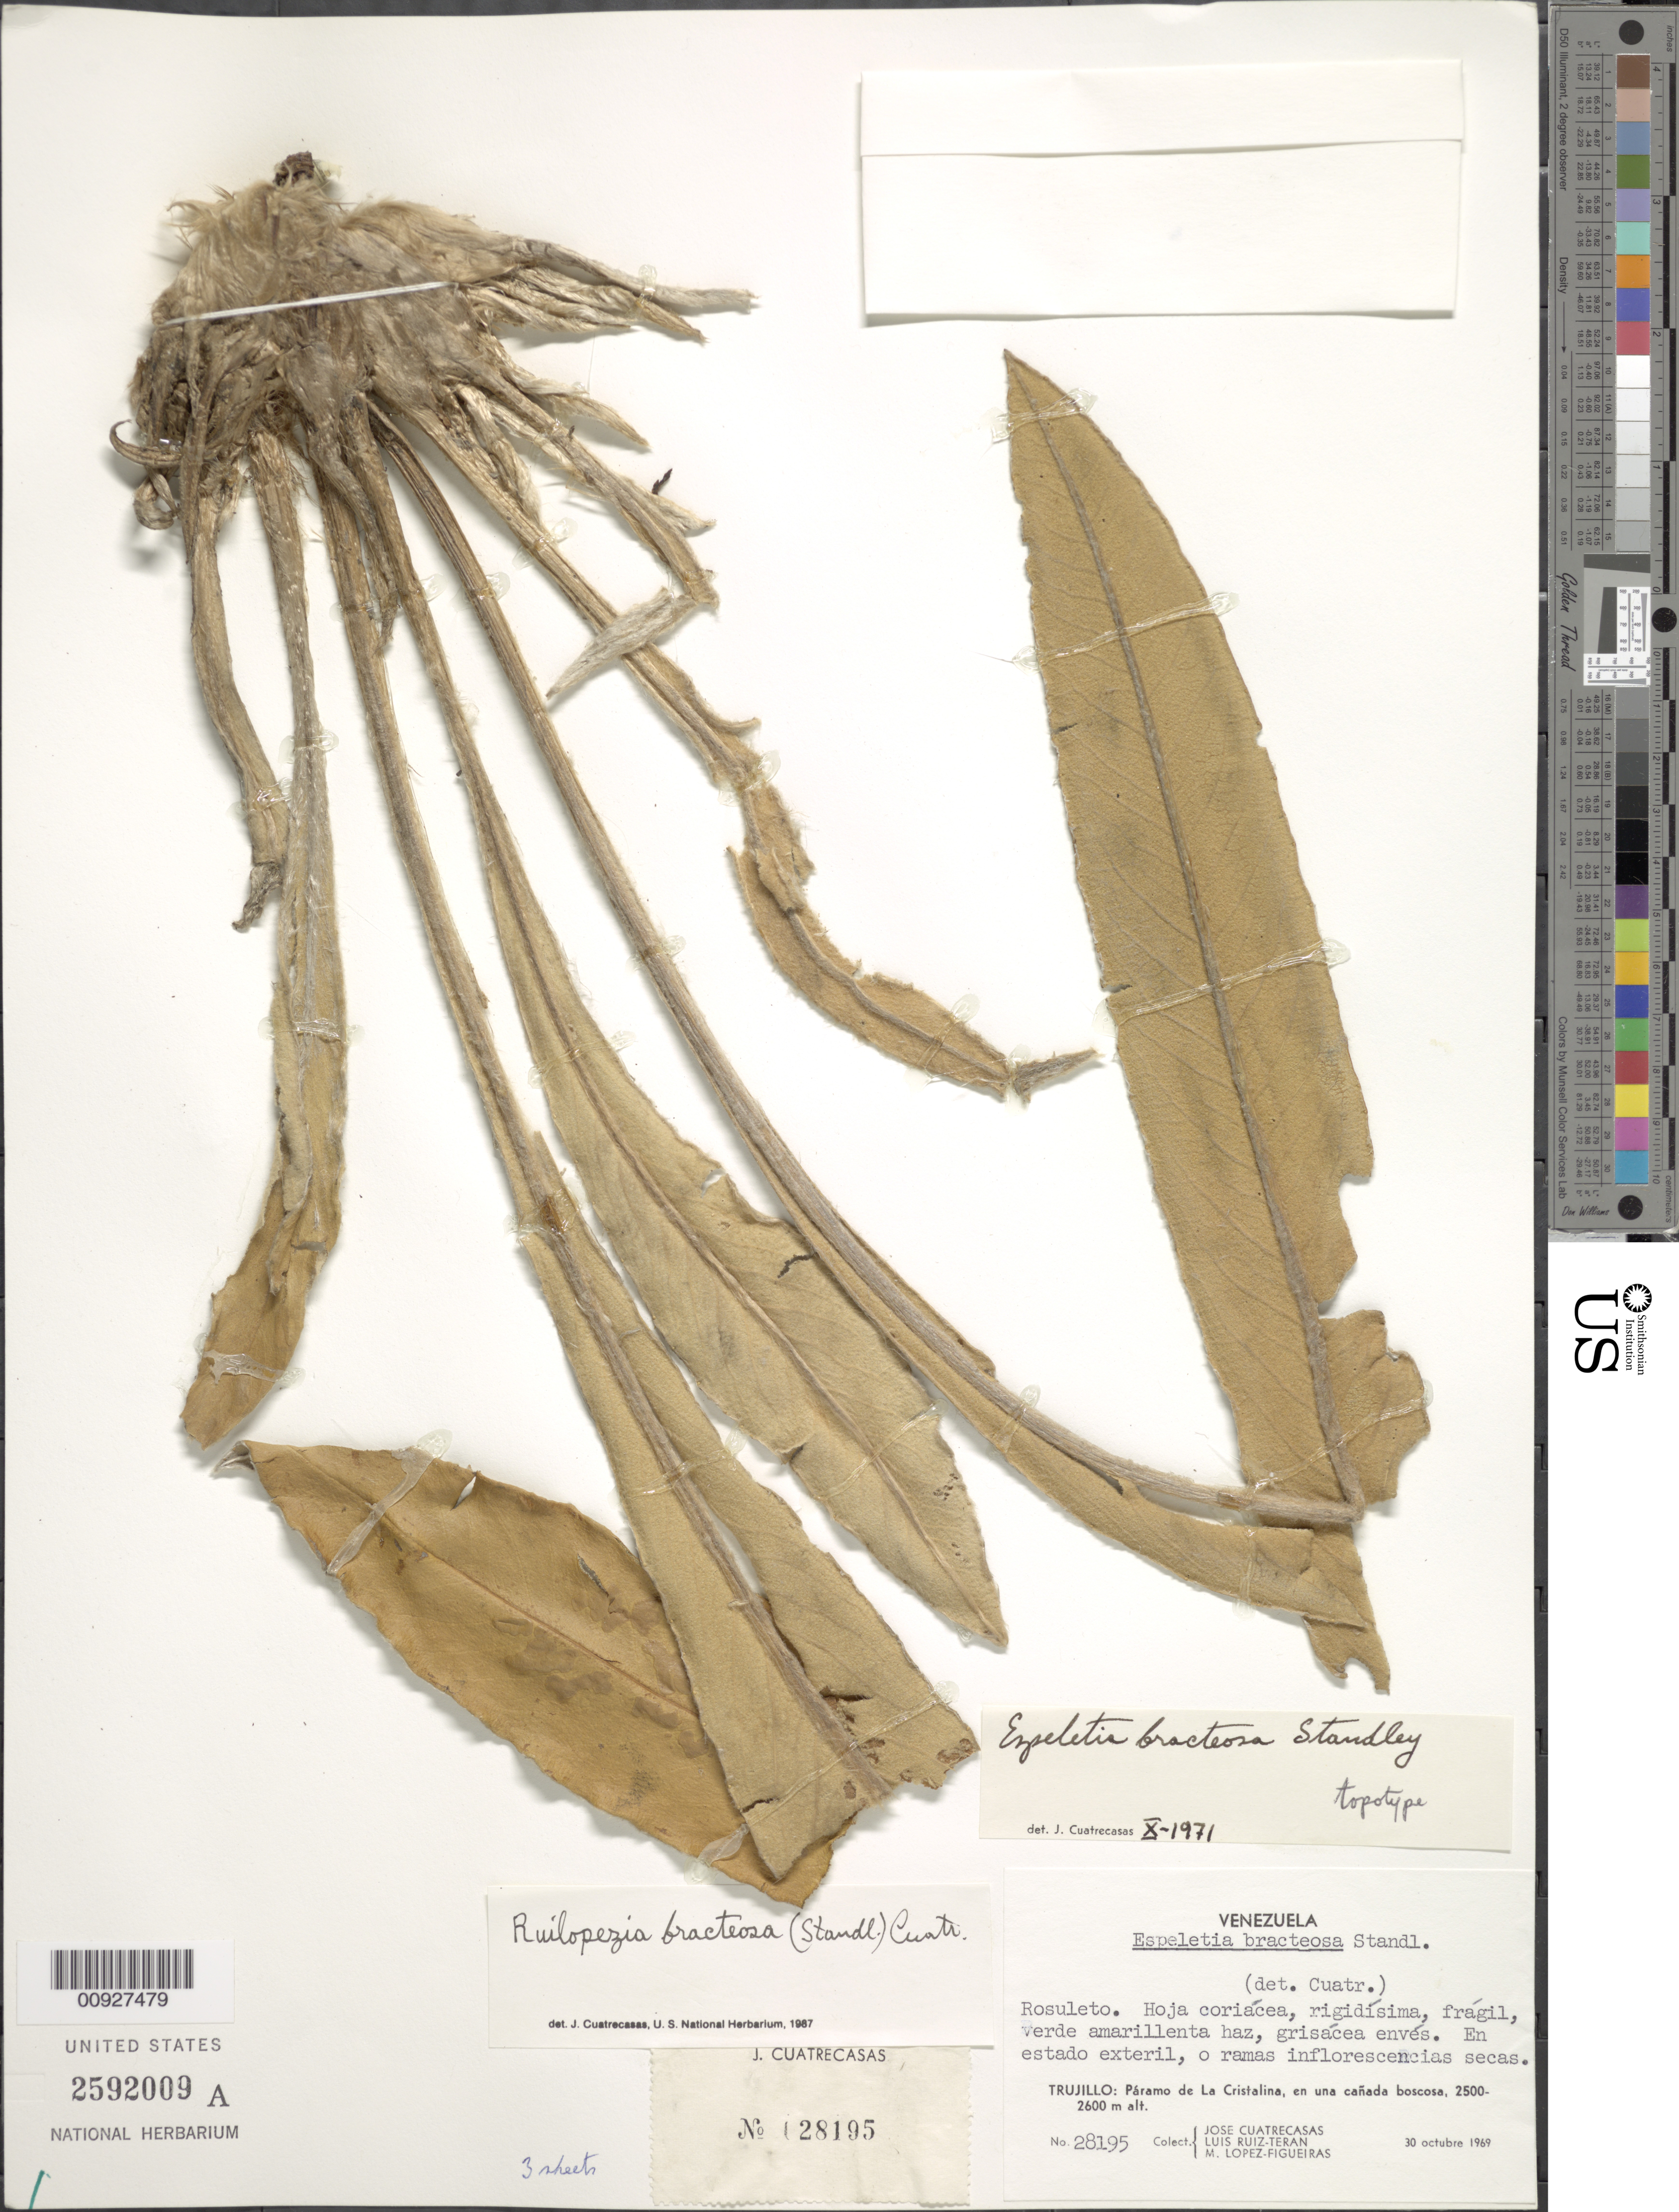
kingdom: Plantae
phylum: Tracheophyta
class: Magnoliopsida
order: Asterales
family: Asteraceae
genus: Ruilopezia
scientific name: Ruilopezia bracteosa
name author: (Standl.) Cuatrec.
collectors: J. Cuatrecasas, L. Teran & M. López Figueiras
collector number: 28195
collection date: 1969-10-30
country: Venezuela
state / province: Trujillo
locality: Paramo de La Cristalina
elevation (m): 2500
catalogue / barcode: US 2592009A